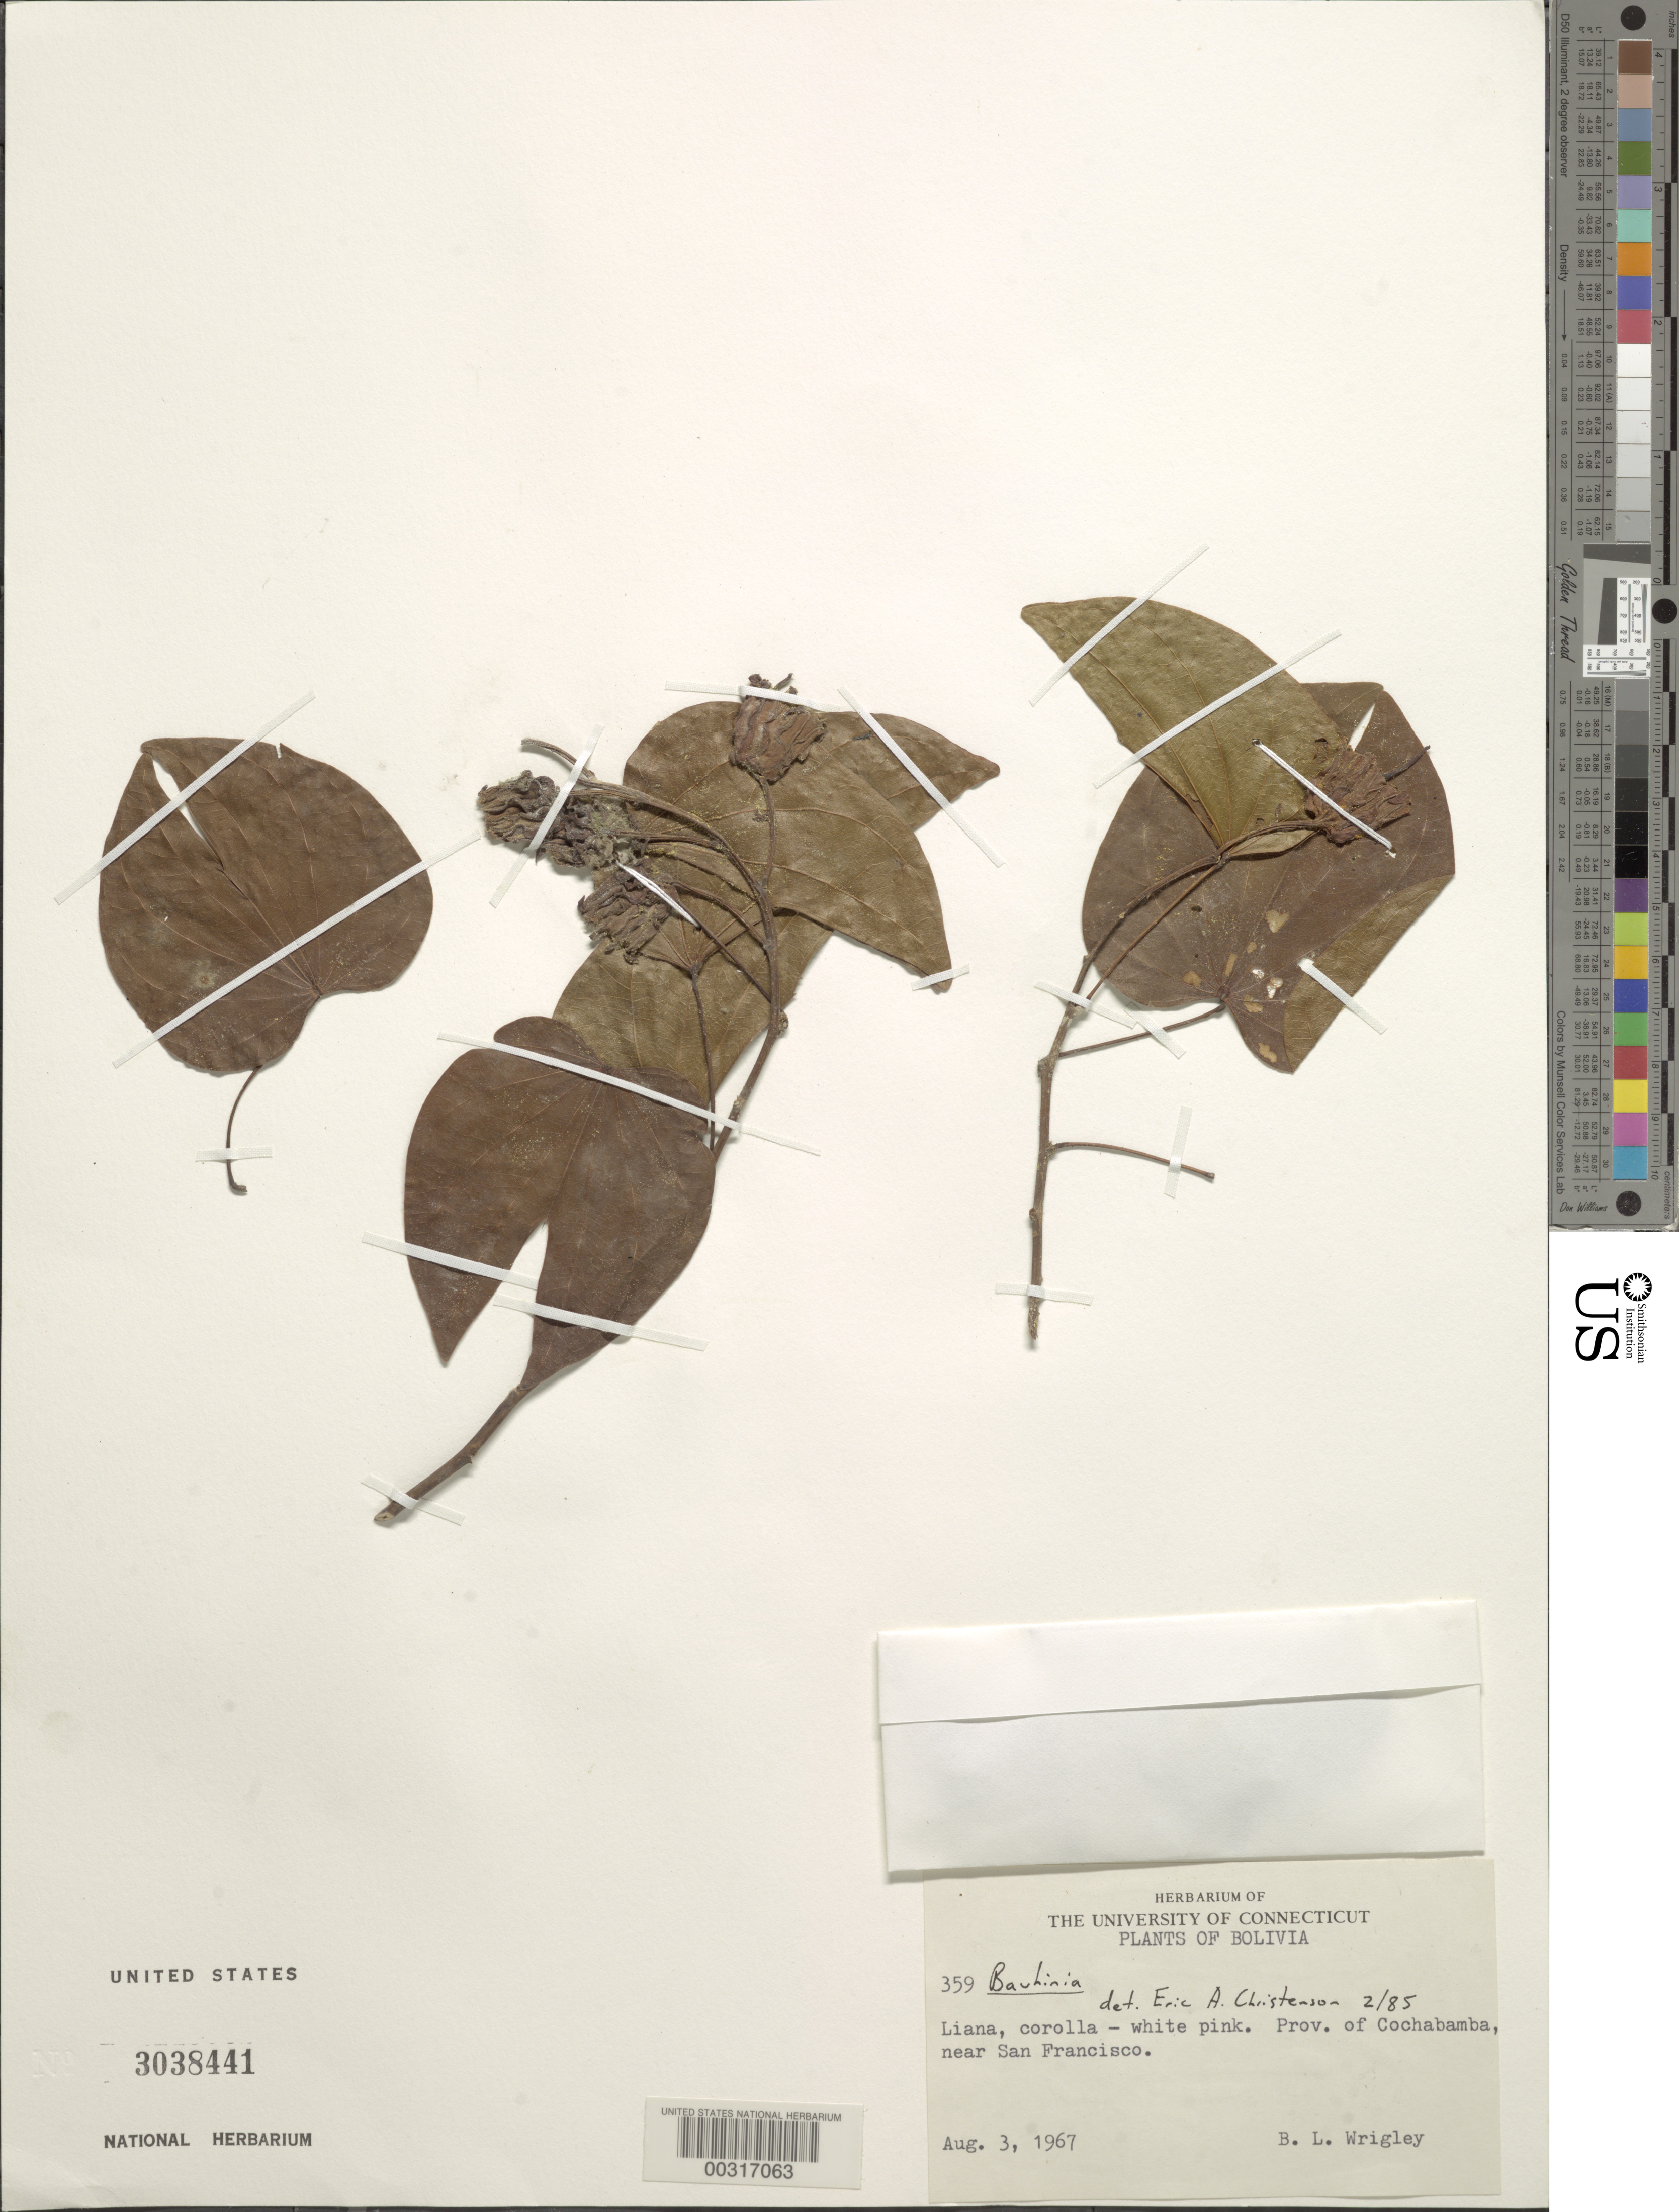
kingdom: Plantae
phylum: Tracheophyta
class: Magnoliopsida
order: Fabales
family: Fabaceae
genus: Bauhinia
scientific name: Bauhinia sp.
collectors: B. L. Wrigley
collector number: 359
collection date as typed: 03 Aug 1967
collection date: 1967-08-03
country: Bolivia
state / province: Cochabamba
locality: Near San Francisco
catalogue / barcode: US 3038441